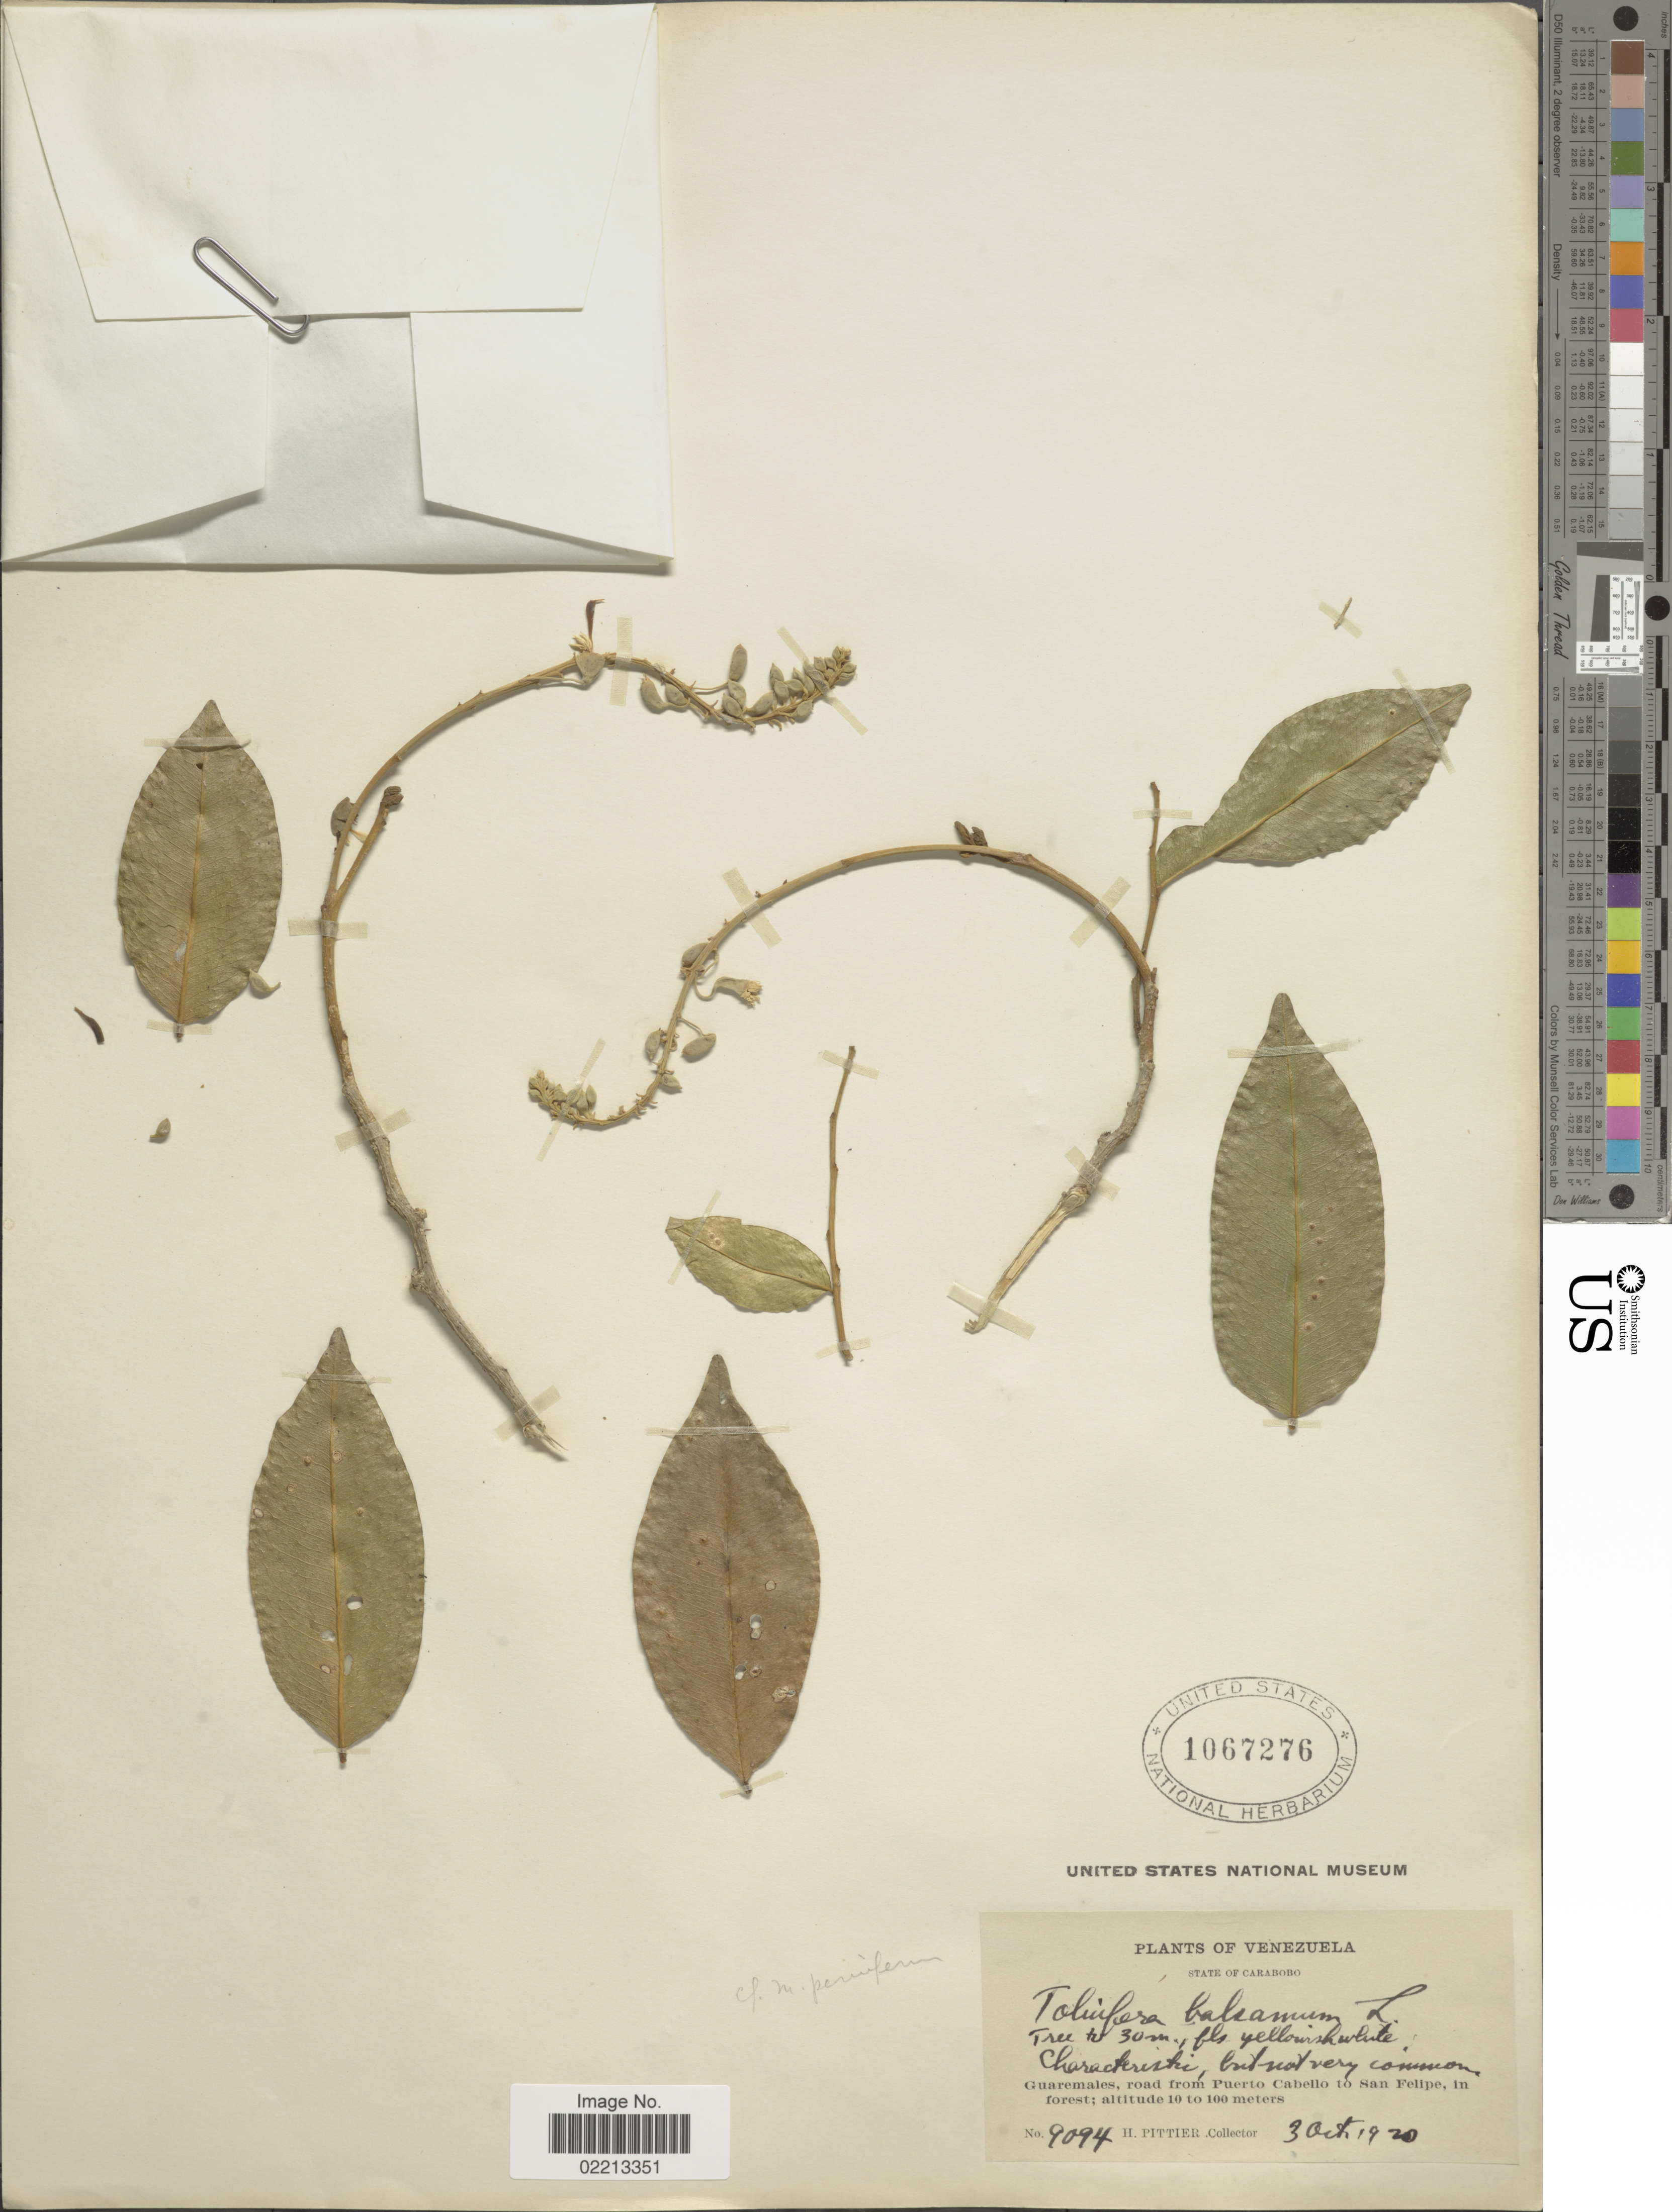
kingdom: Plantae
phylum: Tracheophyta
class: Magnoliopsida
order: Fabales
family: Fabaceae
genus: Myroxylon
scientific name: Myroxylon peruiferum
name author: L. f.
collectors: H. F. Pittier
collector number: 9094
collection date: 1920-10-03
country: Venezuela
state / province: Carabobo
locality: Guaremales, road from Puerto Cabello to San Felipe, in forest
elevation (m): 10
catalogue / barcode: US 1067276